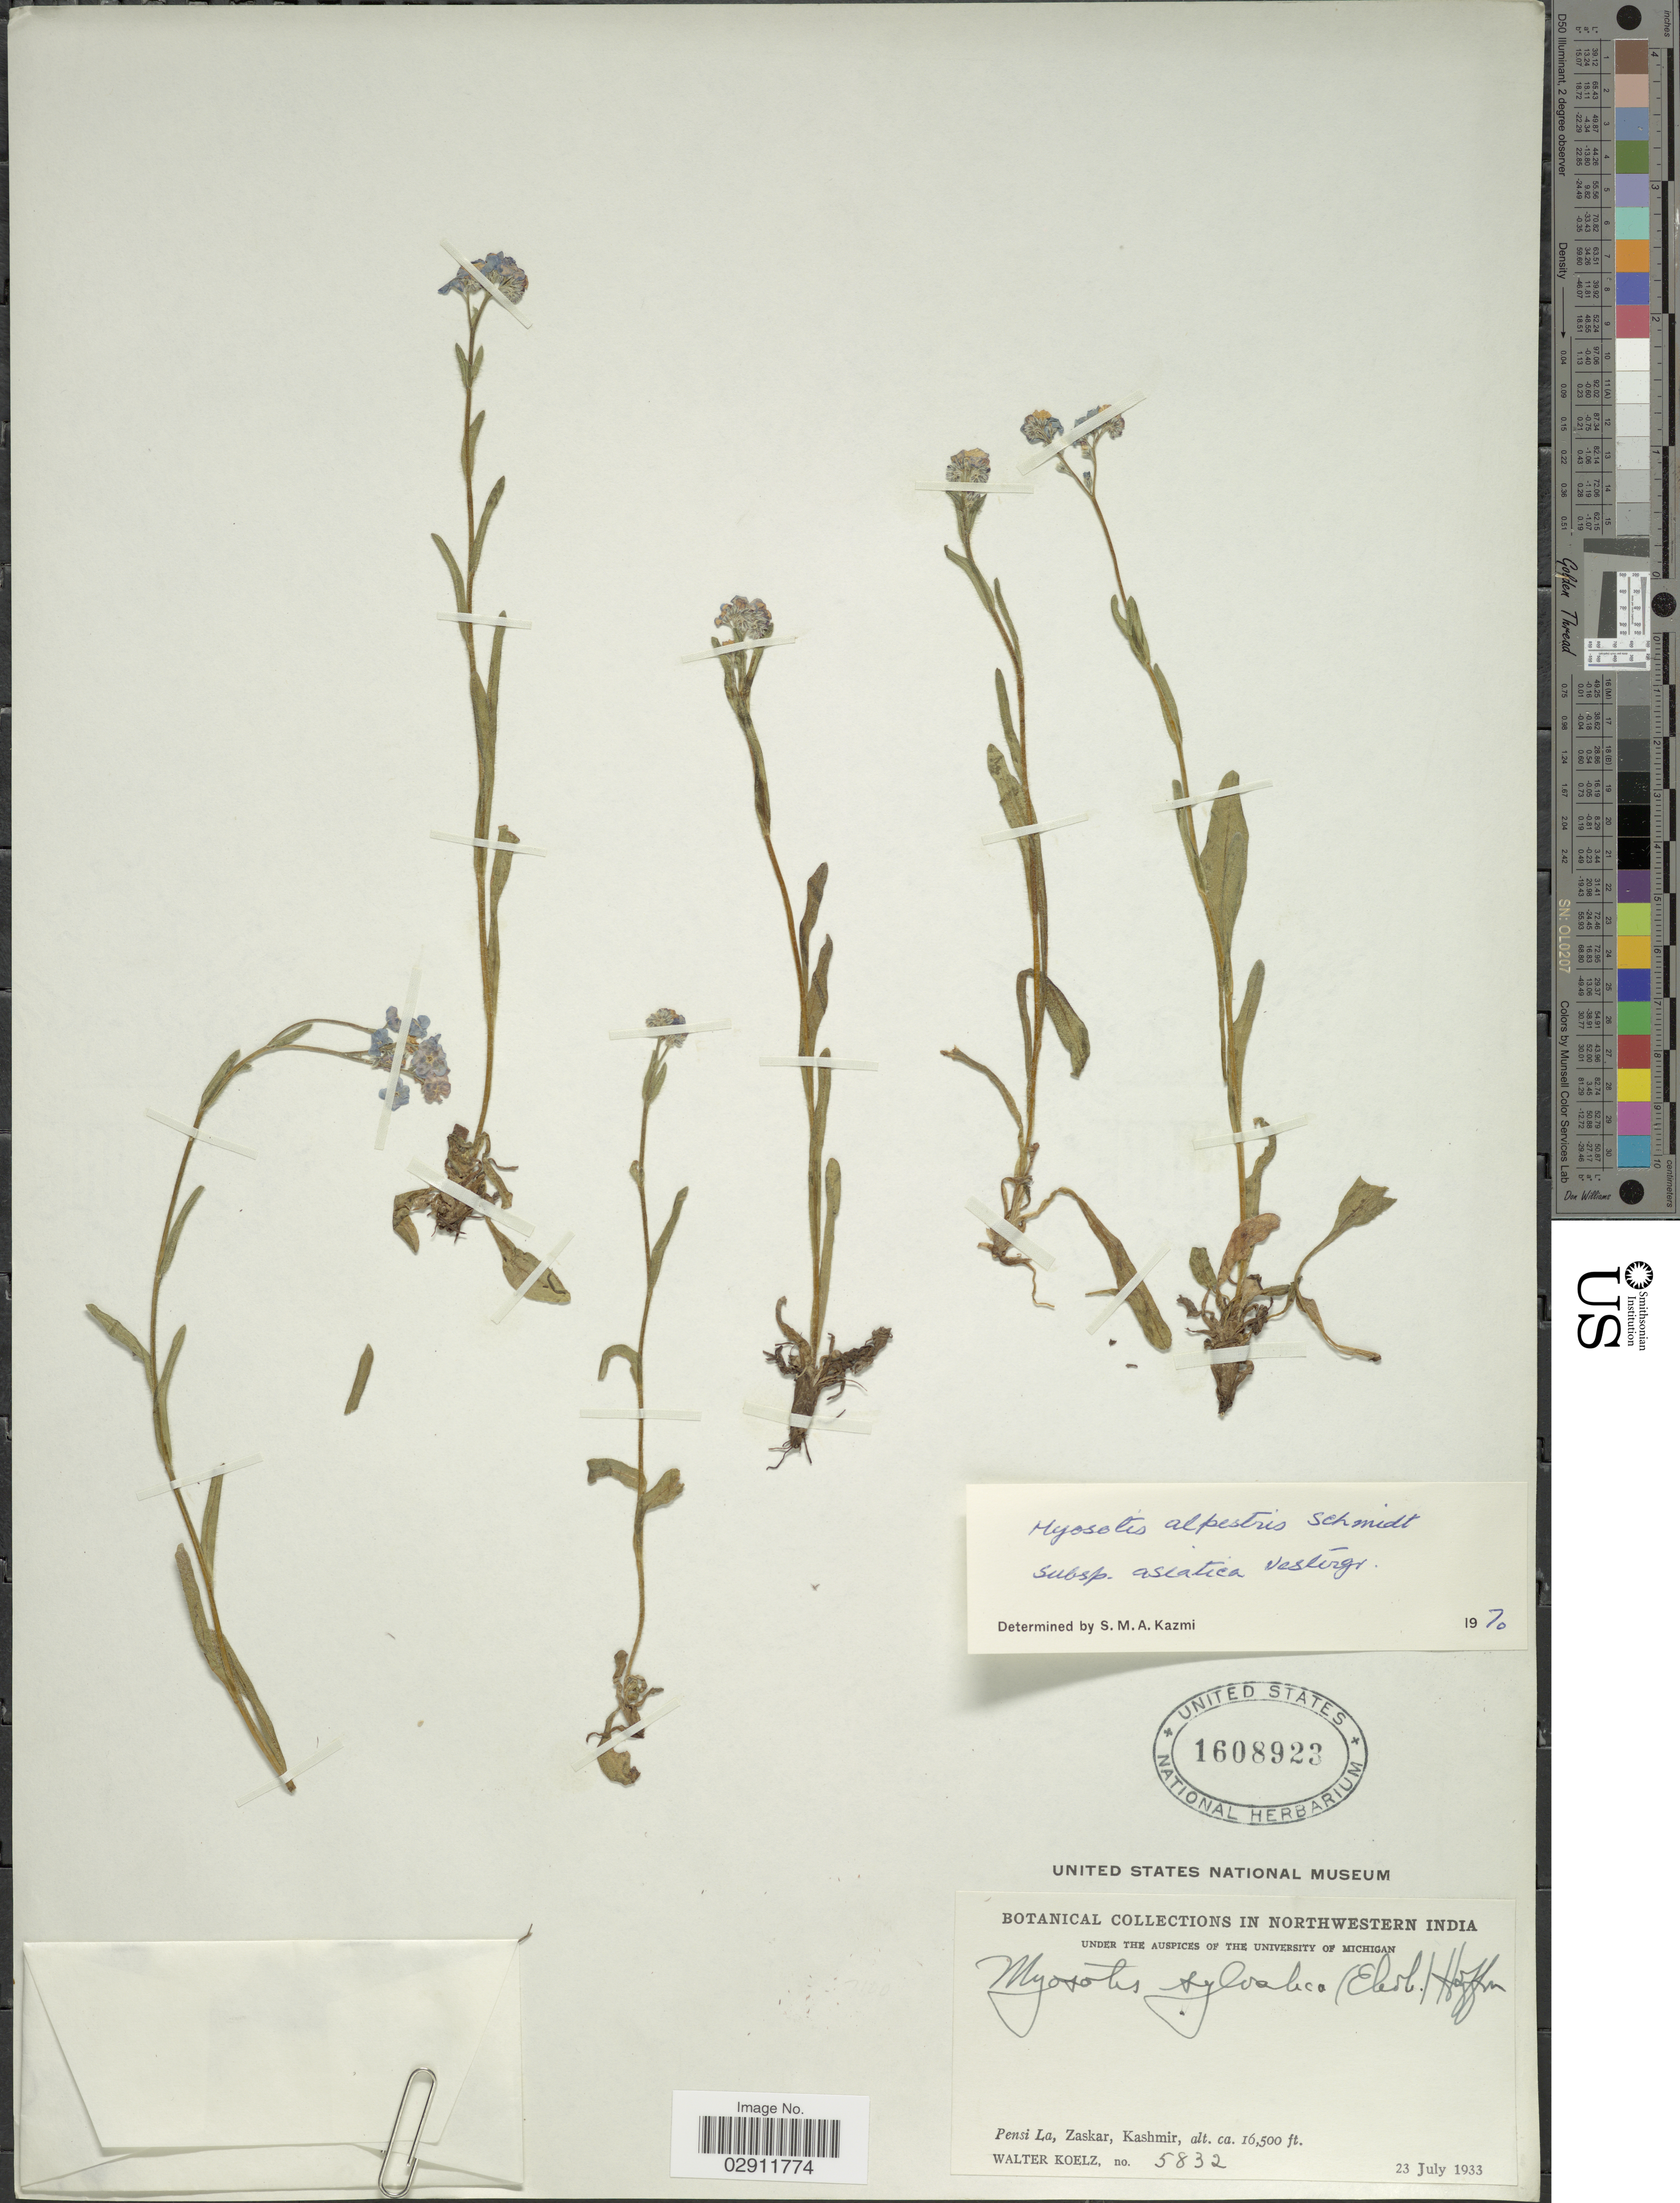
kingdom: Plantae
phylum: Tracheophyta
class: Magnoliopsida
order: Boraginales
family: Boraginaceae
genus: Myosotis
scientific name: Myosotis alpestris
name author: F.W. Schmidt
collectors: W. N. Koelz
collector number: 5832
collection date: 1933-07-23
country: India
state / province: Jammu and Kashmir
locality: Northwestern India. Pensi La, Zaskar.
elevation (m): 5029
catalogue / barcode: US 1608923